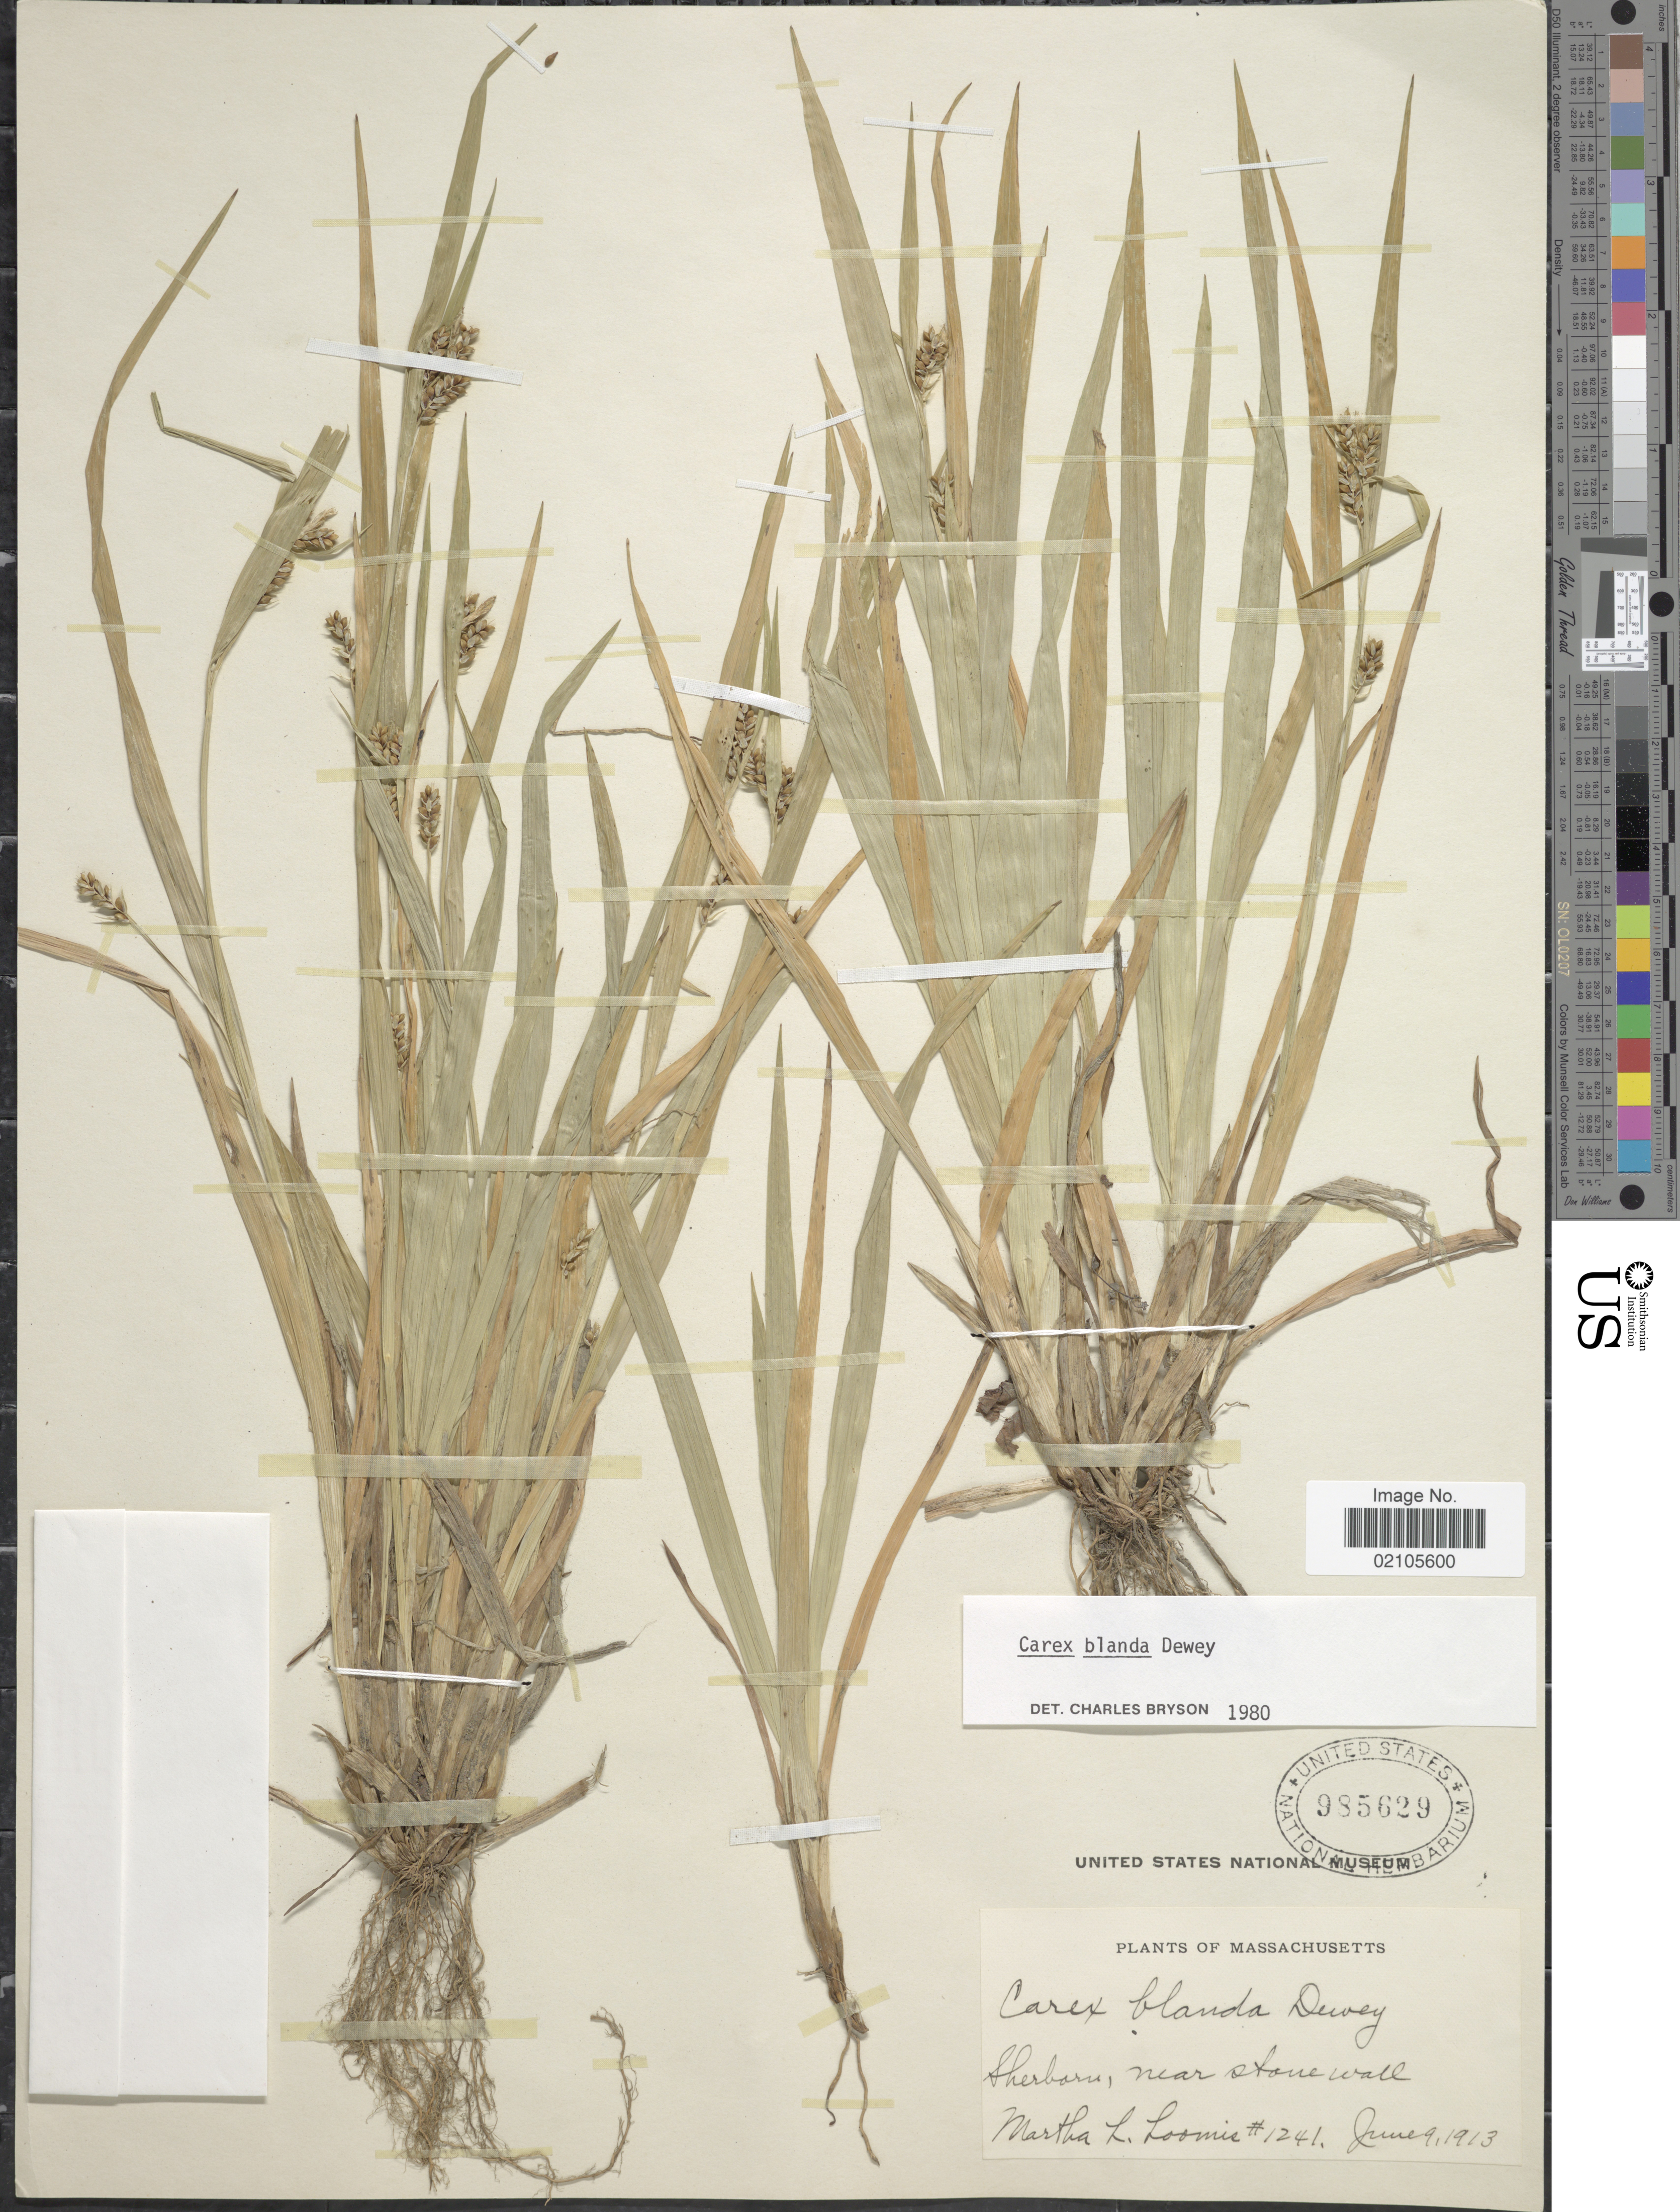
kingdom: Plantae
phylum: Tracheophyta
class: Liliopsida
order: Poales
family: Cyperaceae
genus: Carex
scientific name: Carex blanda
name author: Dewey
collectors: M. L. Loomis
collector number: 1241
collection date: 1913-06-09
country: United States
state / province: Massachusetts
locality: Sherborn, near stone wall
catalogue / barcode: US 985629